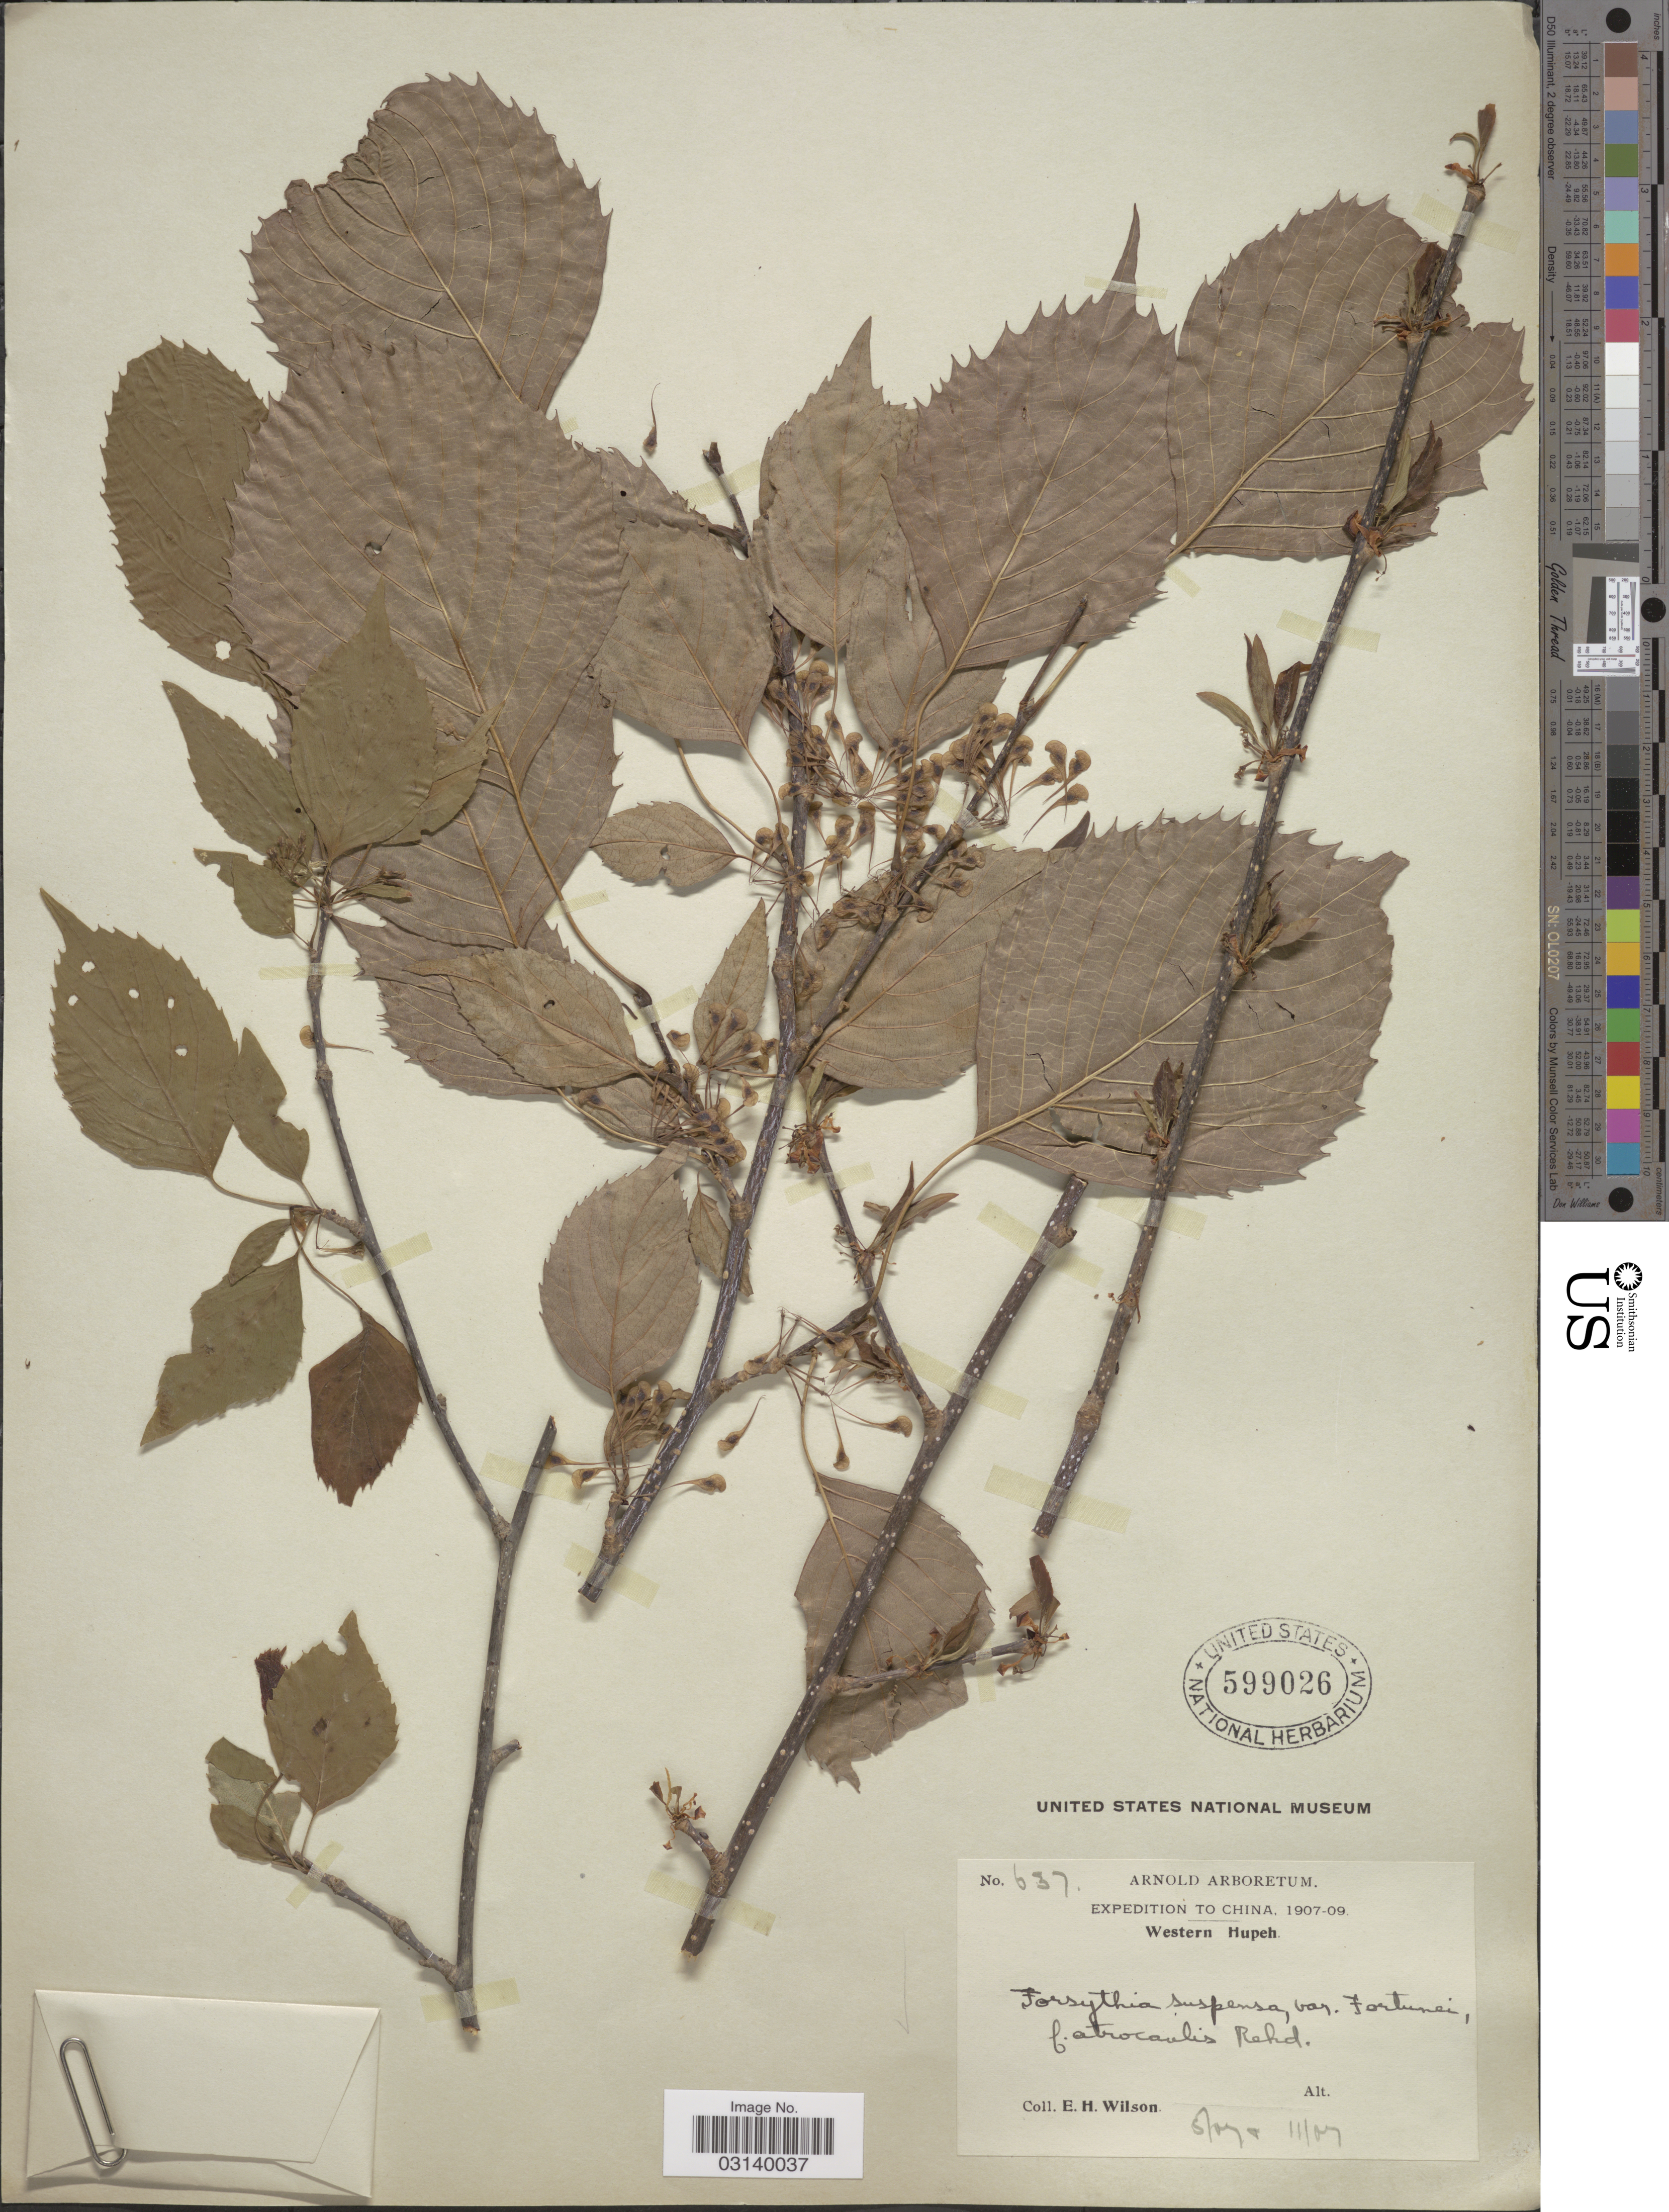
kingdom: Plantae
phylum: Tracheophyta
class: Magnoliopsida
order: Lamiales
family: Oleaceae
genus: Forsythia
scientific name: Forsythia suspensa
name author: (Thunb.) Vahl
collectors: E. Wilson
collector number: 637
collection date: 1907-05/1907-11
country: China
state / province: Hubei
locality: Western Hupeh.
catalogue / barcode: US 599026